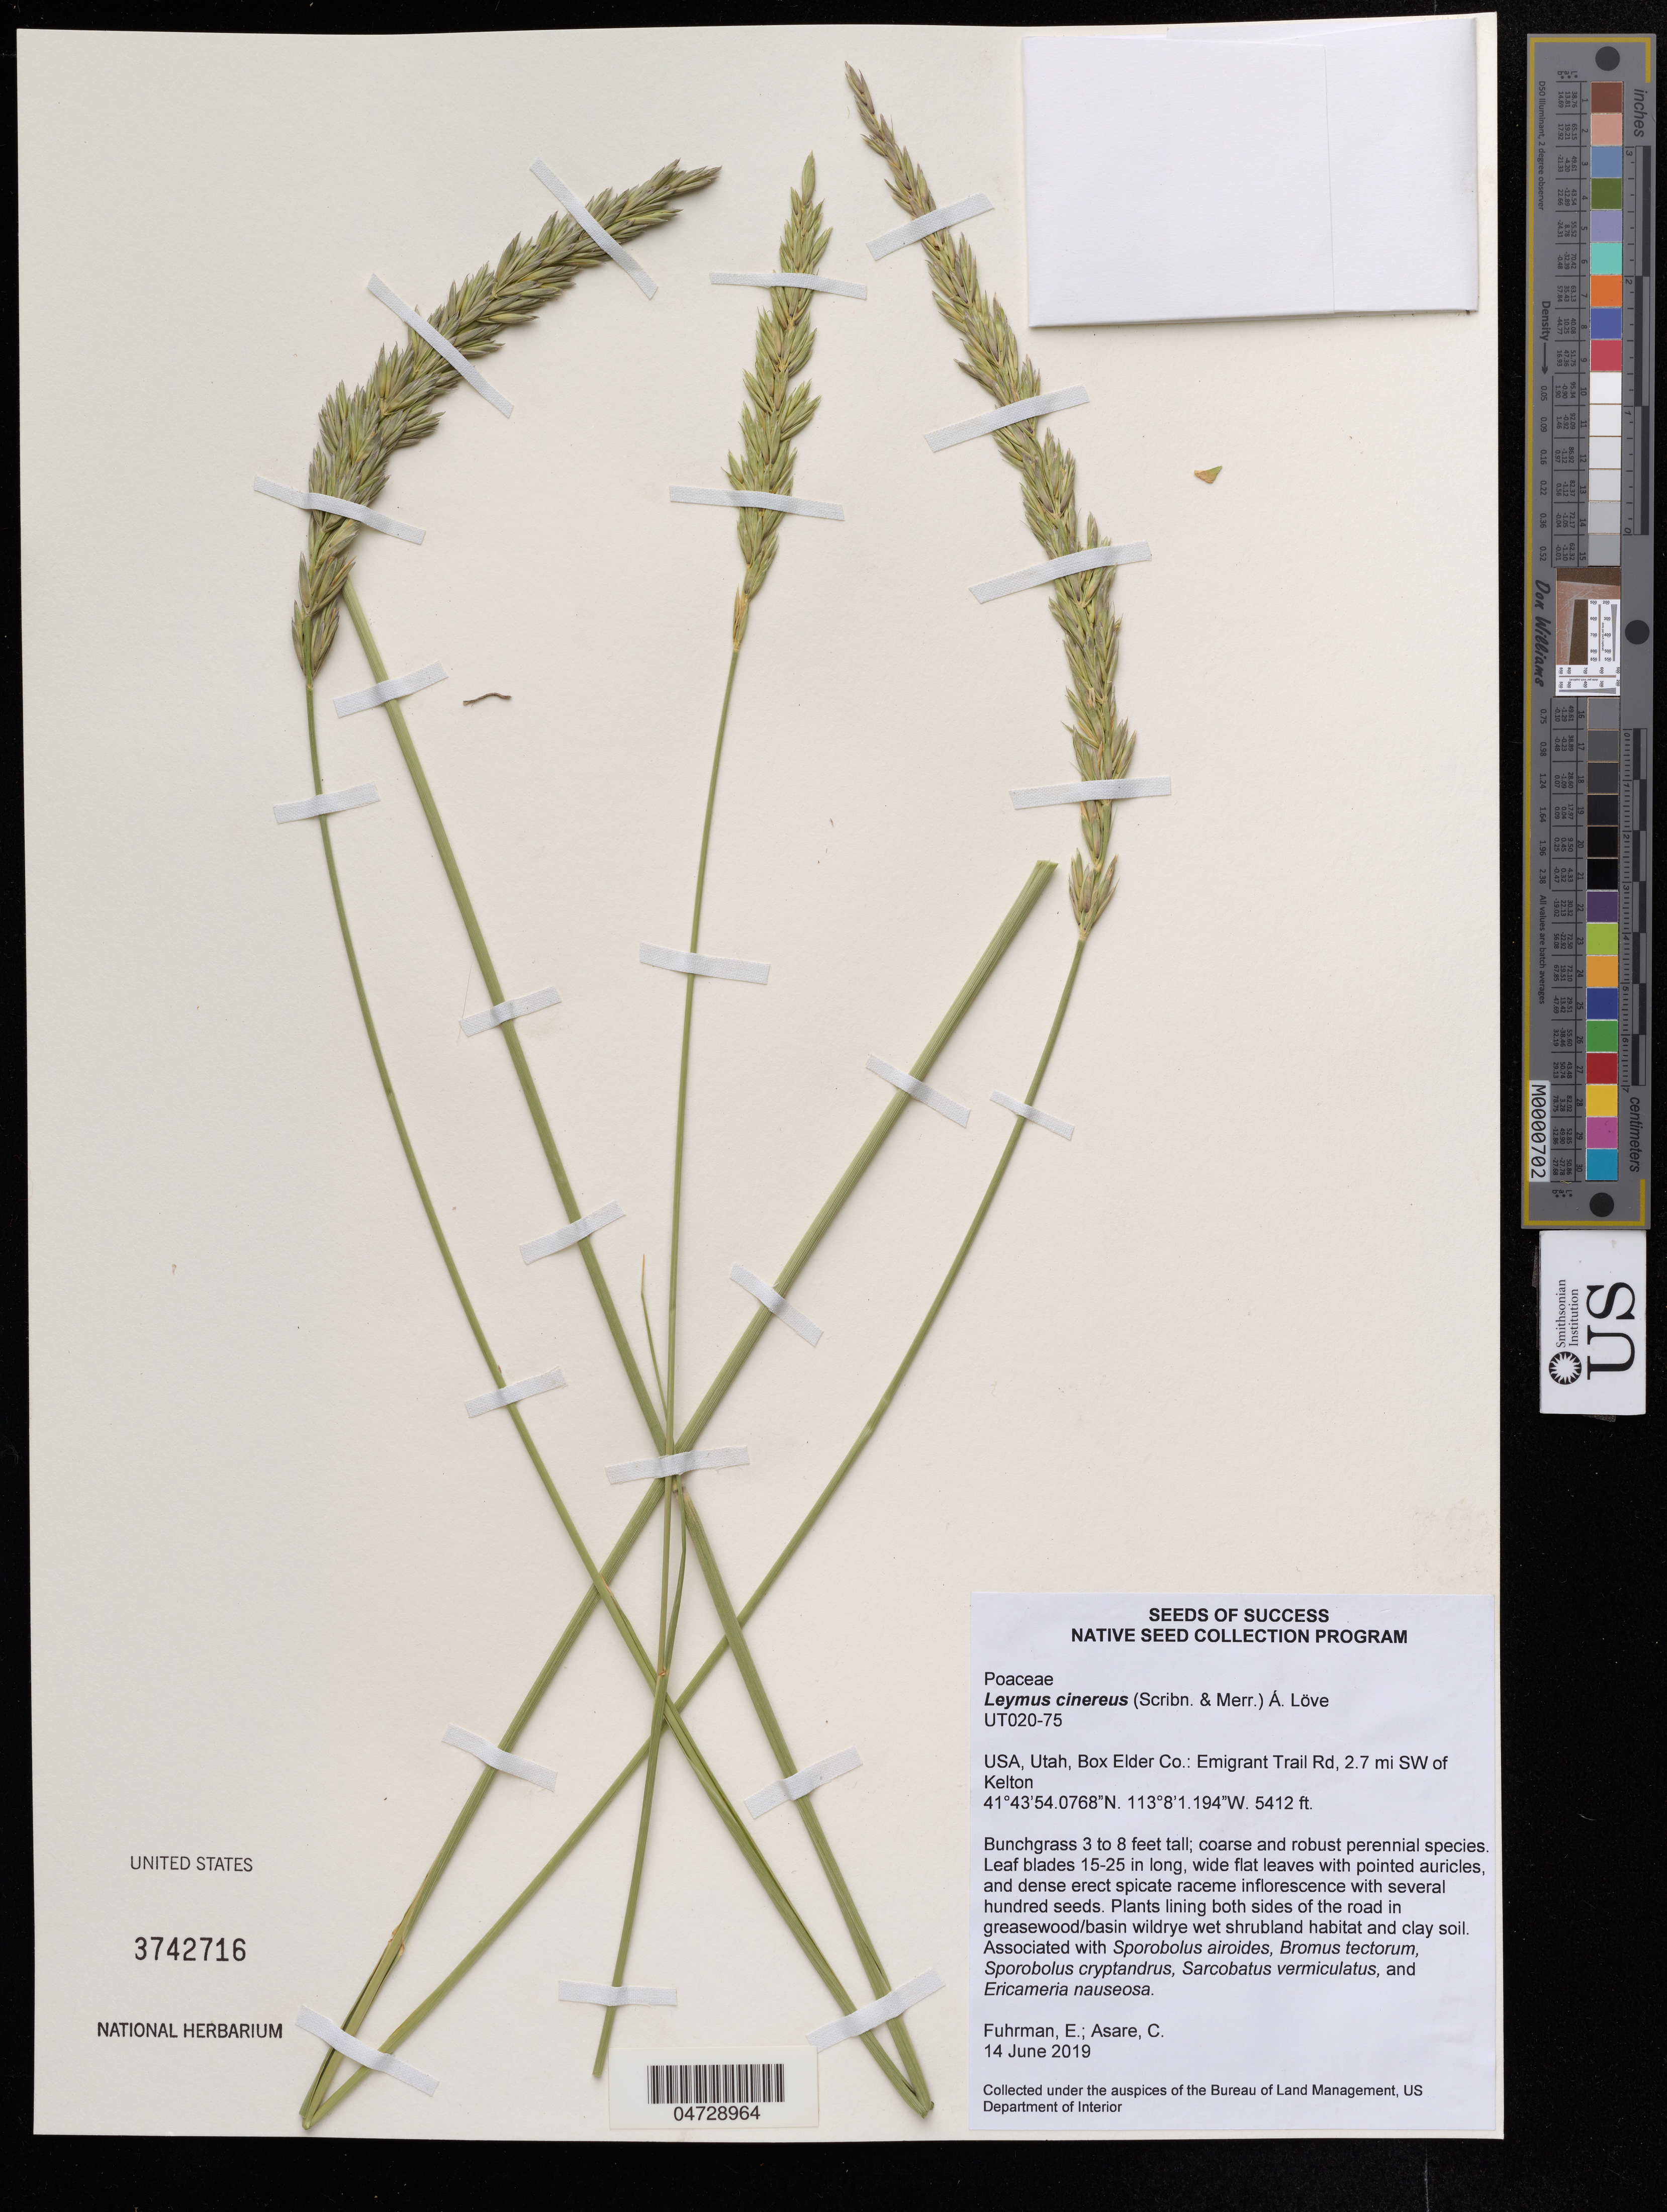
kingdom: Plantae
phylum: Tracheophyta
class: Liliopsida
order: Poales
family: Poaceae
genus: Leymus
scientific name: Leymus cinereus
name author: (Scribn. & Merr.) Á. Löve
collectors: E. Fuhrmna & C. Asare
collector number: UT020-75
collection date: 2019-06-14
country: United States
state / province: Utah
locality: Box Elder Co.: Emigrant Trail Rd, 2.7 mi Sw of Kelton.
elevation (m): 1650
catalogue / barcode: US 3742716